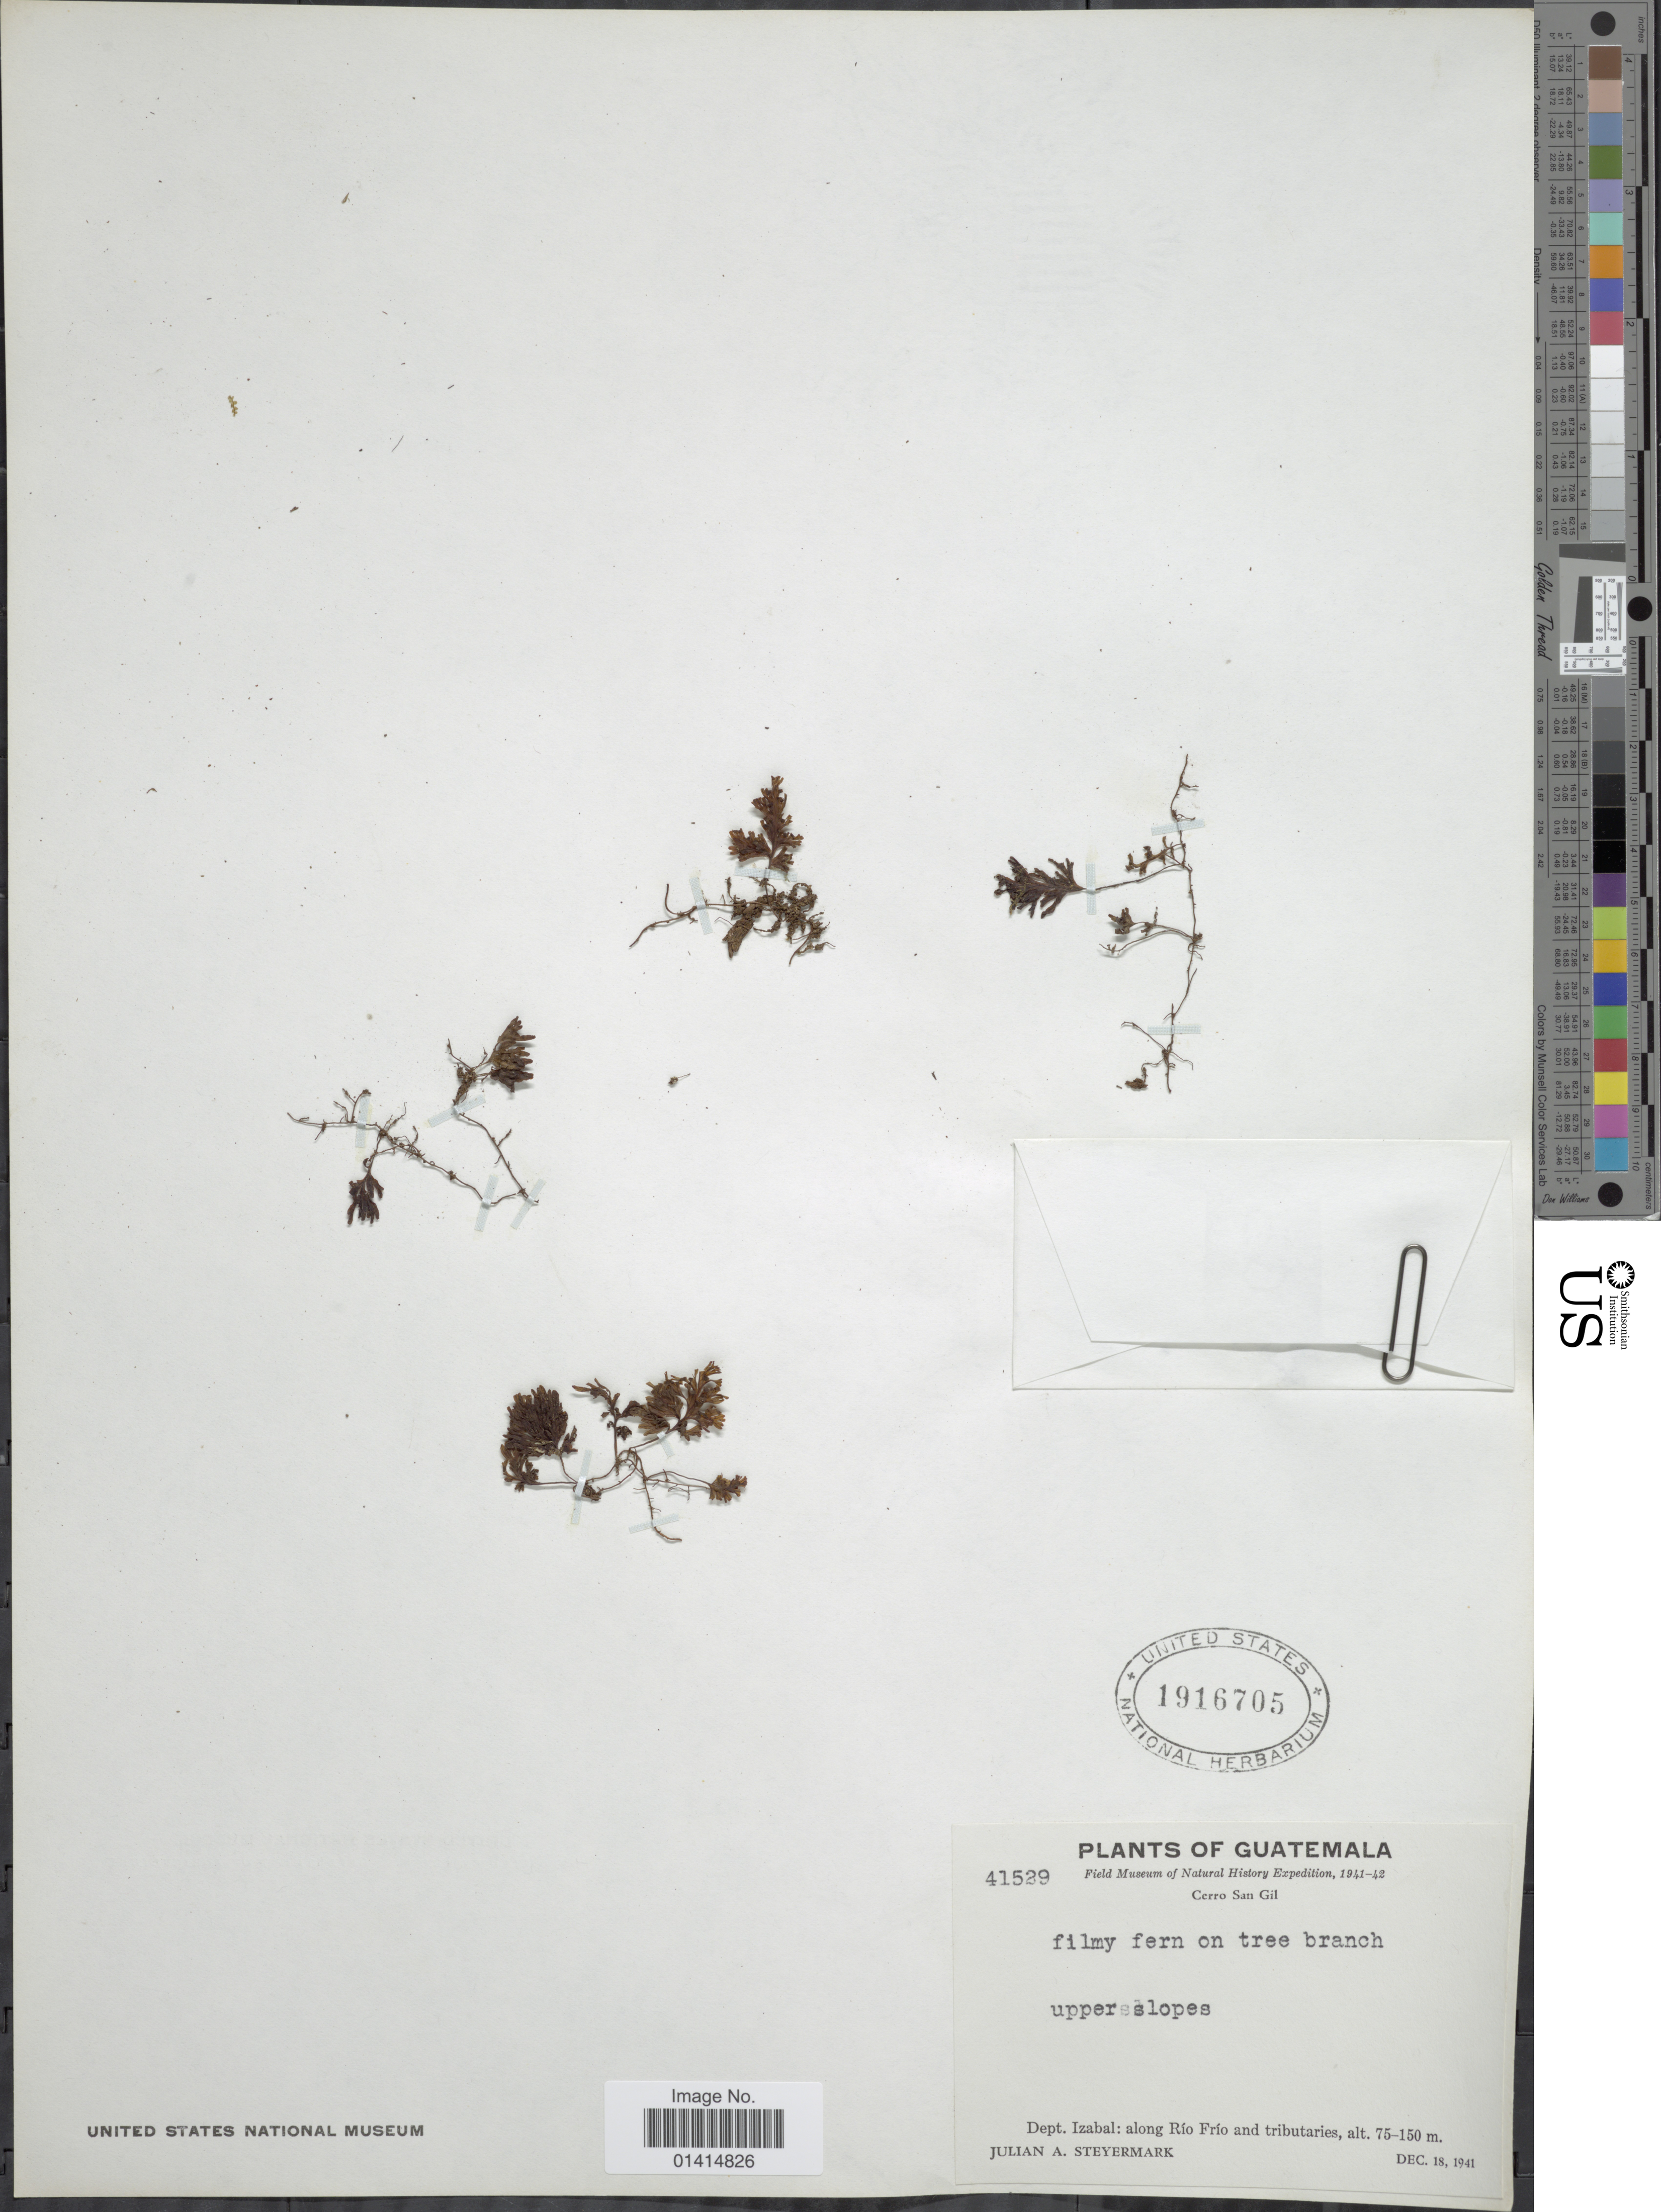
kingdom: Plantae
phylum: Tracheophyta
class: Polypodiopsida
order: Hymenophyllales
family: Hymenophyllaceae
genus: Hymenophyllum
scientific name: Hymenophyllum sp.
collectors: J. Steyermark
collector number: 41529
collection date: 1941-12-18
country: Guatemala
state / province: Izabal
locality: Dept. Izabal: along Río Frío and tributaries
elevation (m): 75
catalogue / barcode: US 1916705